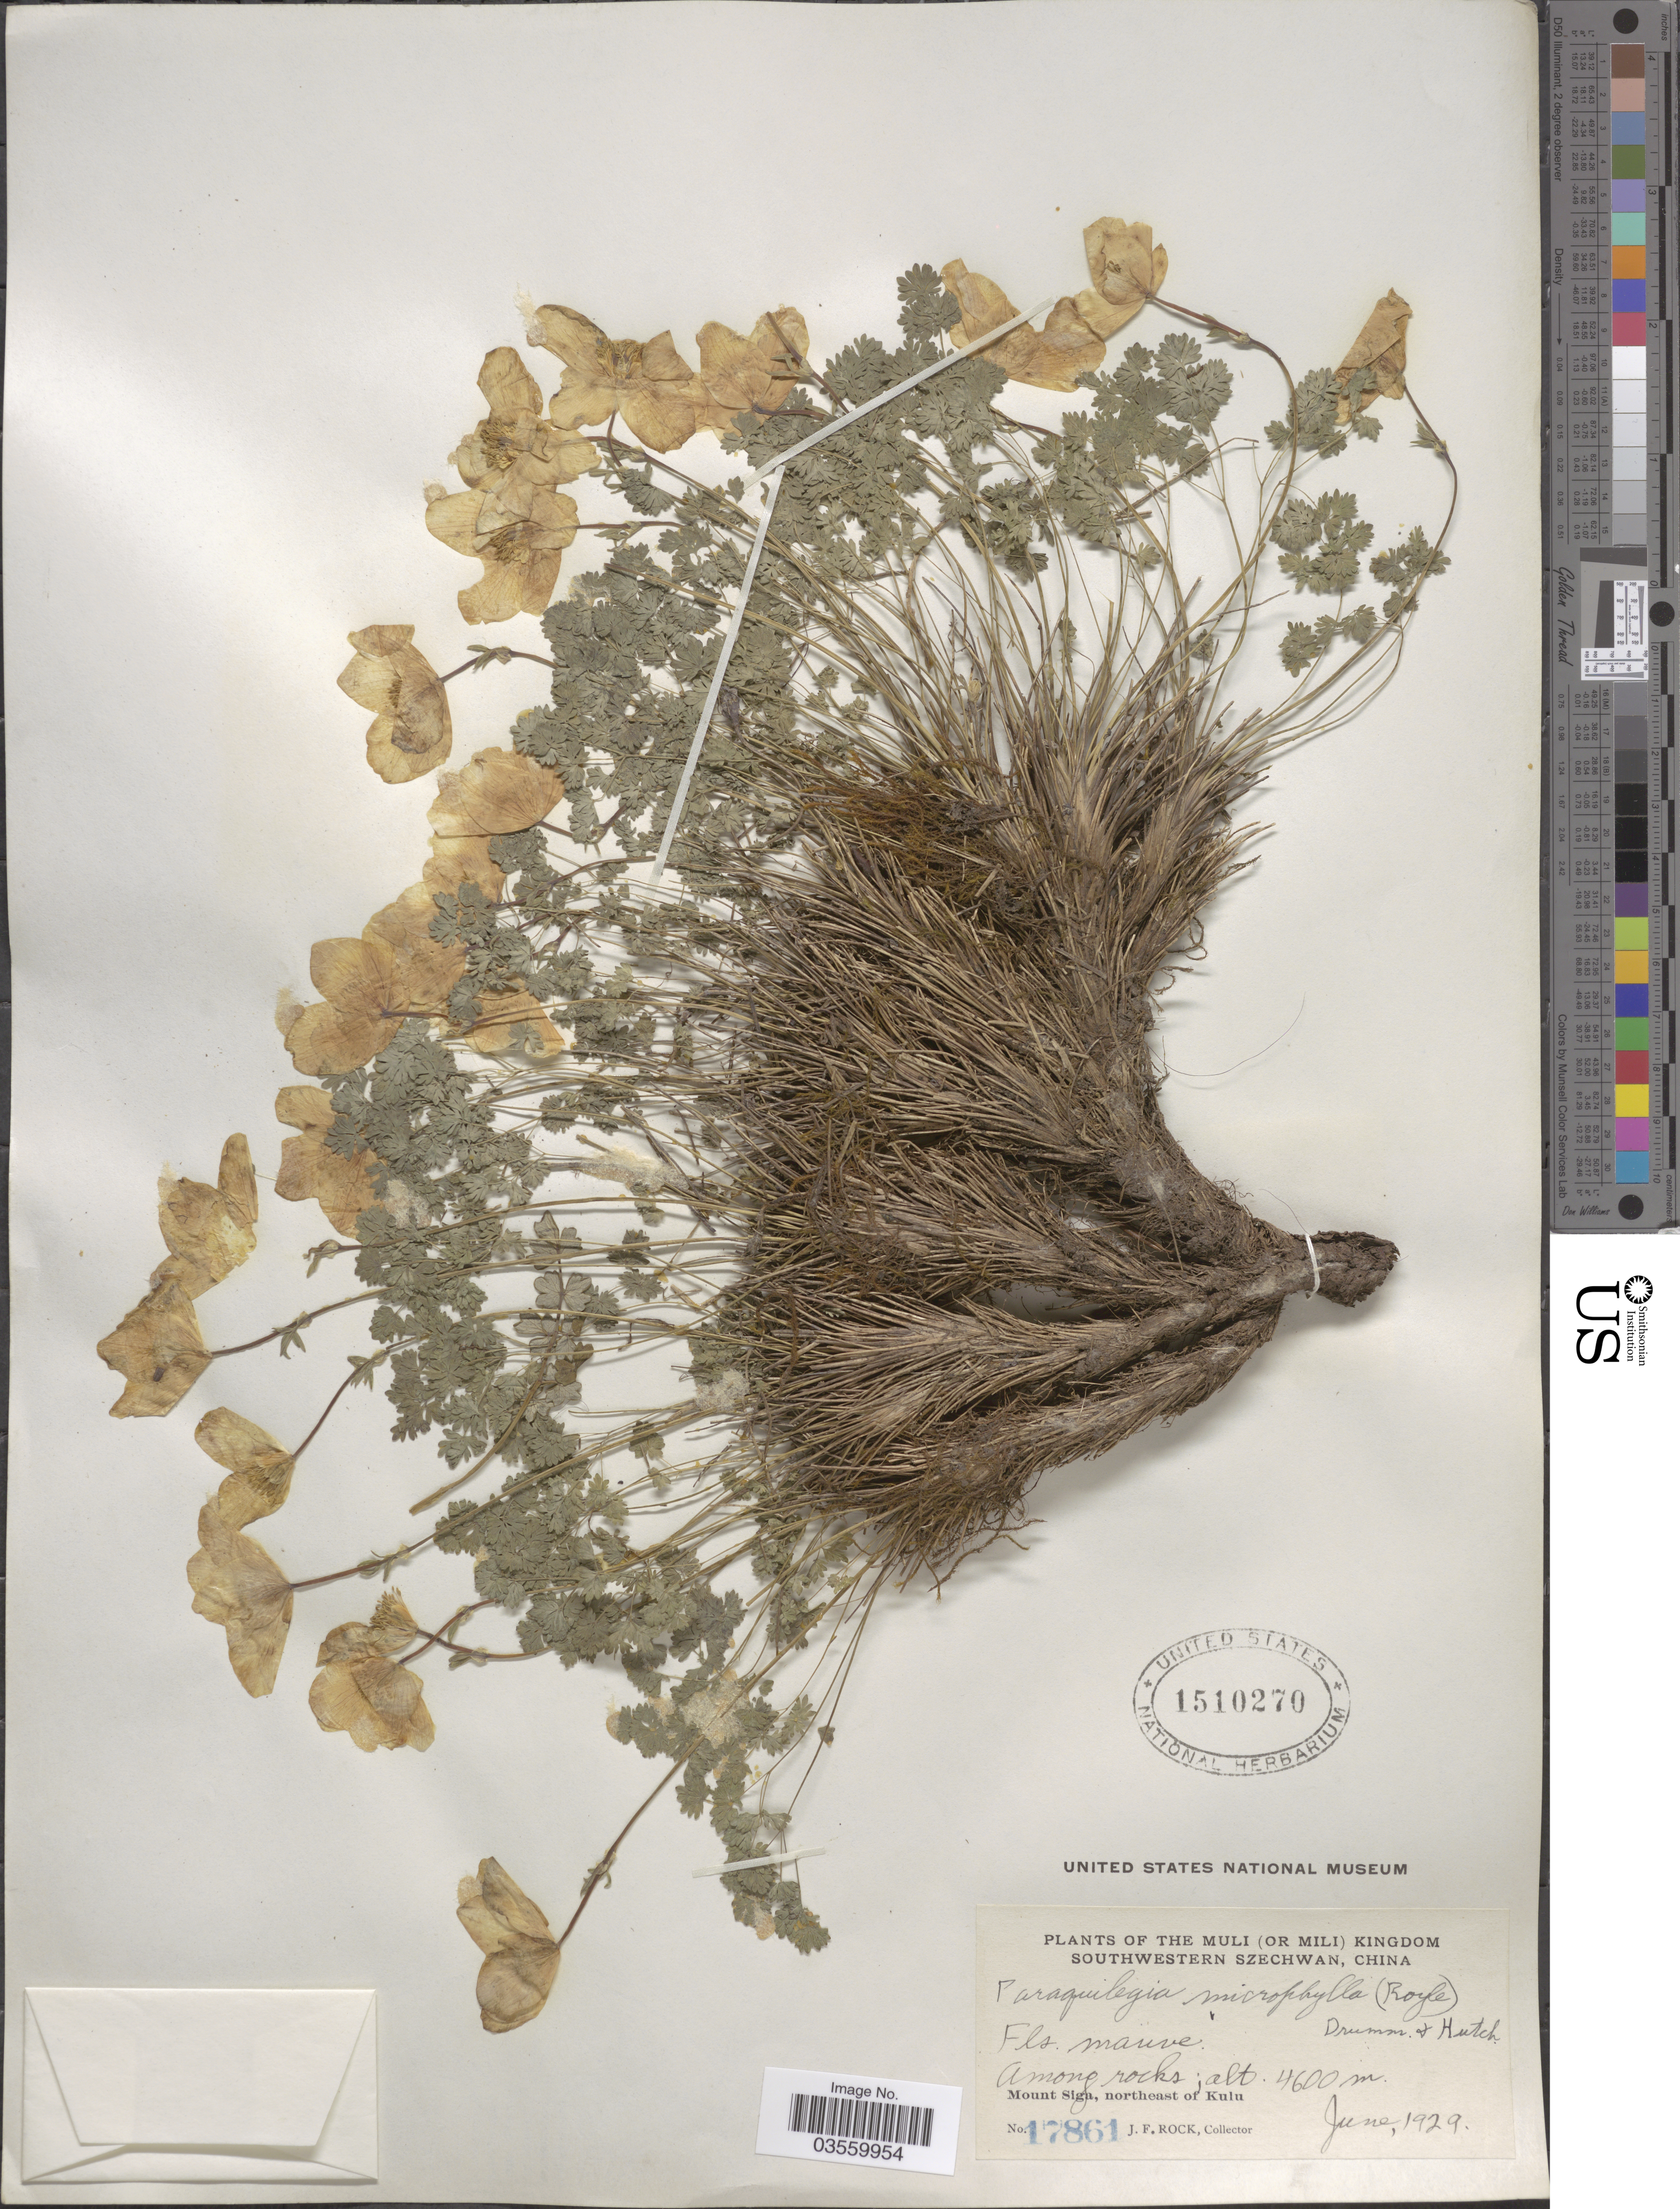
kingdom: Plantae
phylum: Tracheophyta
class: Magnoliopsida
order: Ranunculales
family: Ranunculaceae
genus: Paraquilegia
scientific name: Paraquilegia microphylla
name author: (Royle) J.R. Drumm. & Hutch.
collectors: J. Rock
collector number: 17861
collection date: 1929-06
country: China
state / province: Sichuan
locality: The Muli (or Mili) Kingdom, Southwestern Szechwan. Mount Siga, northeast of Kulu.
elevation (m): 4600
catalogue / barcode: US 1510270